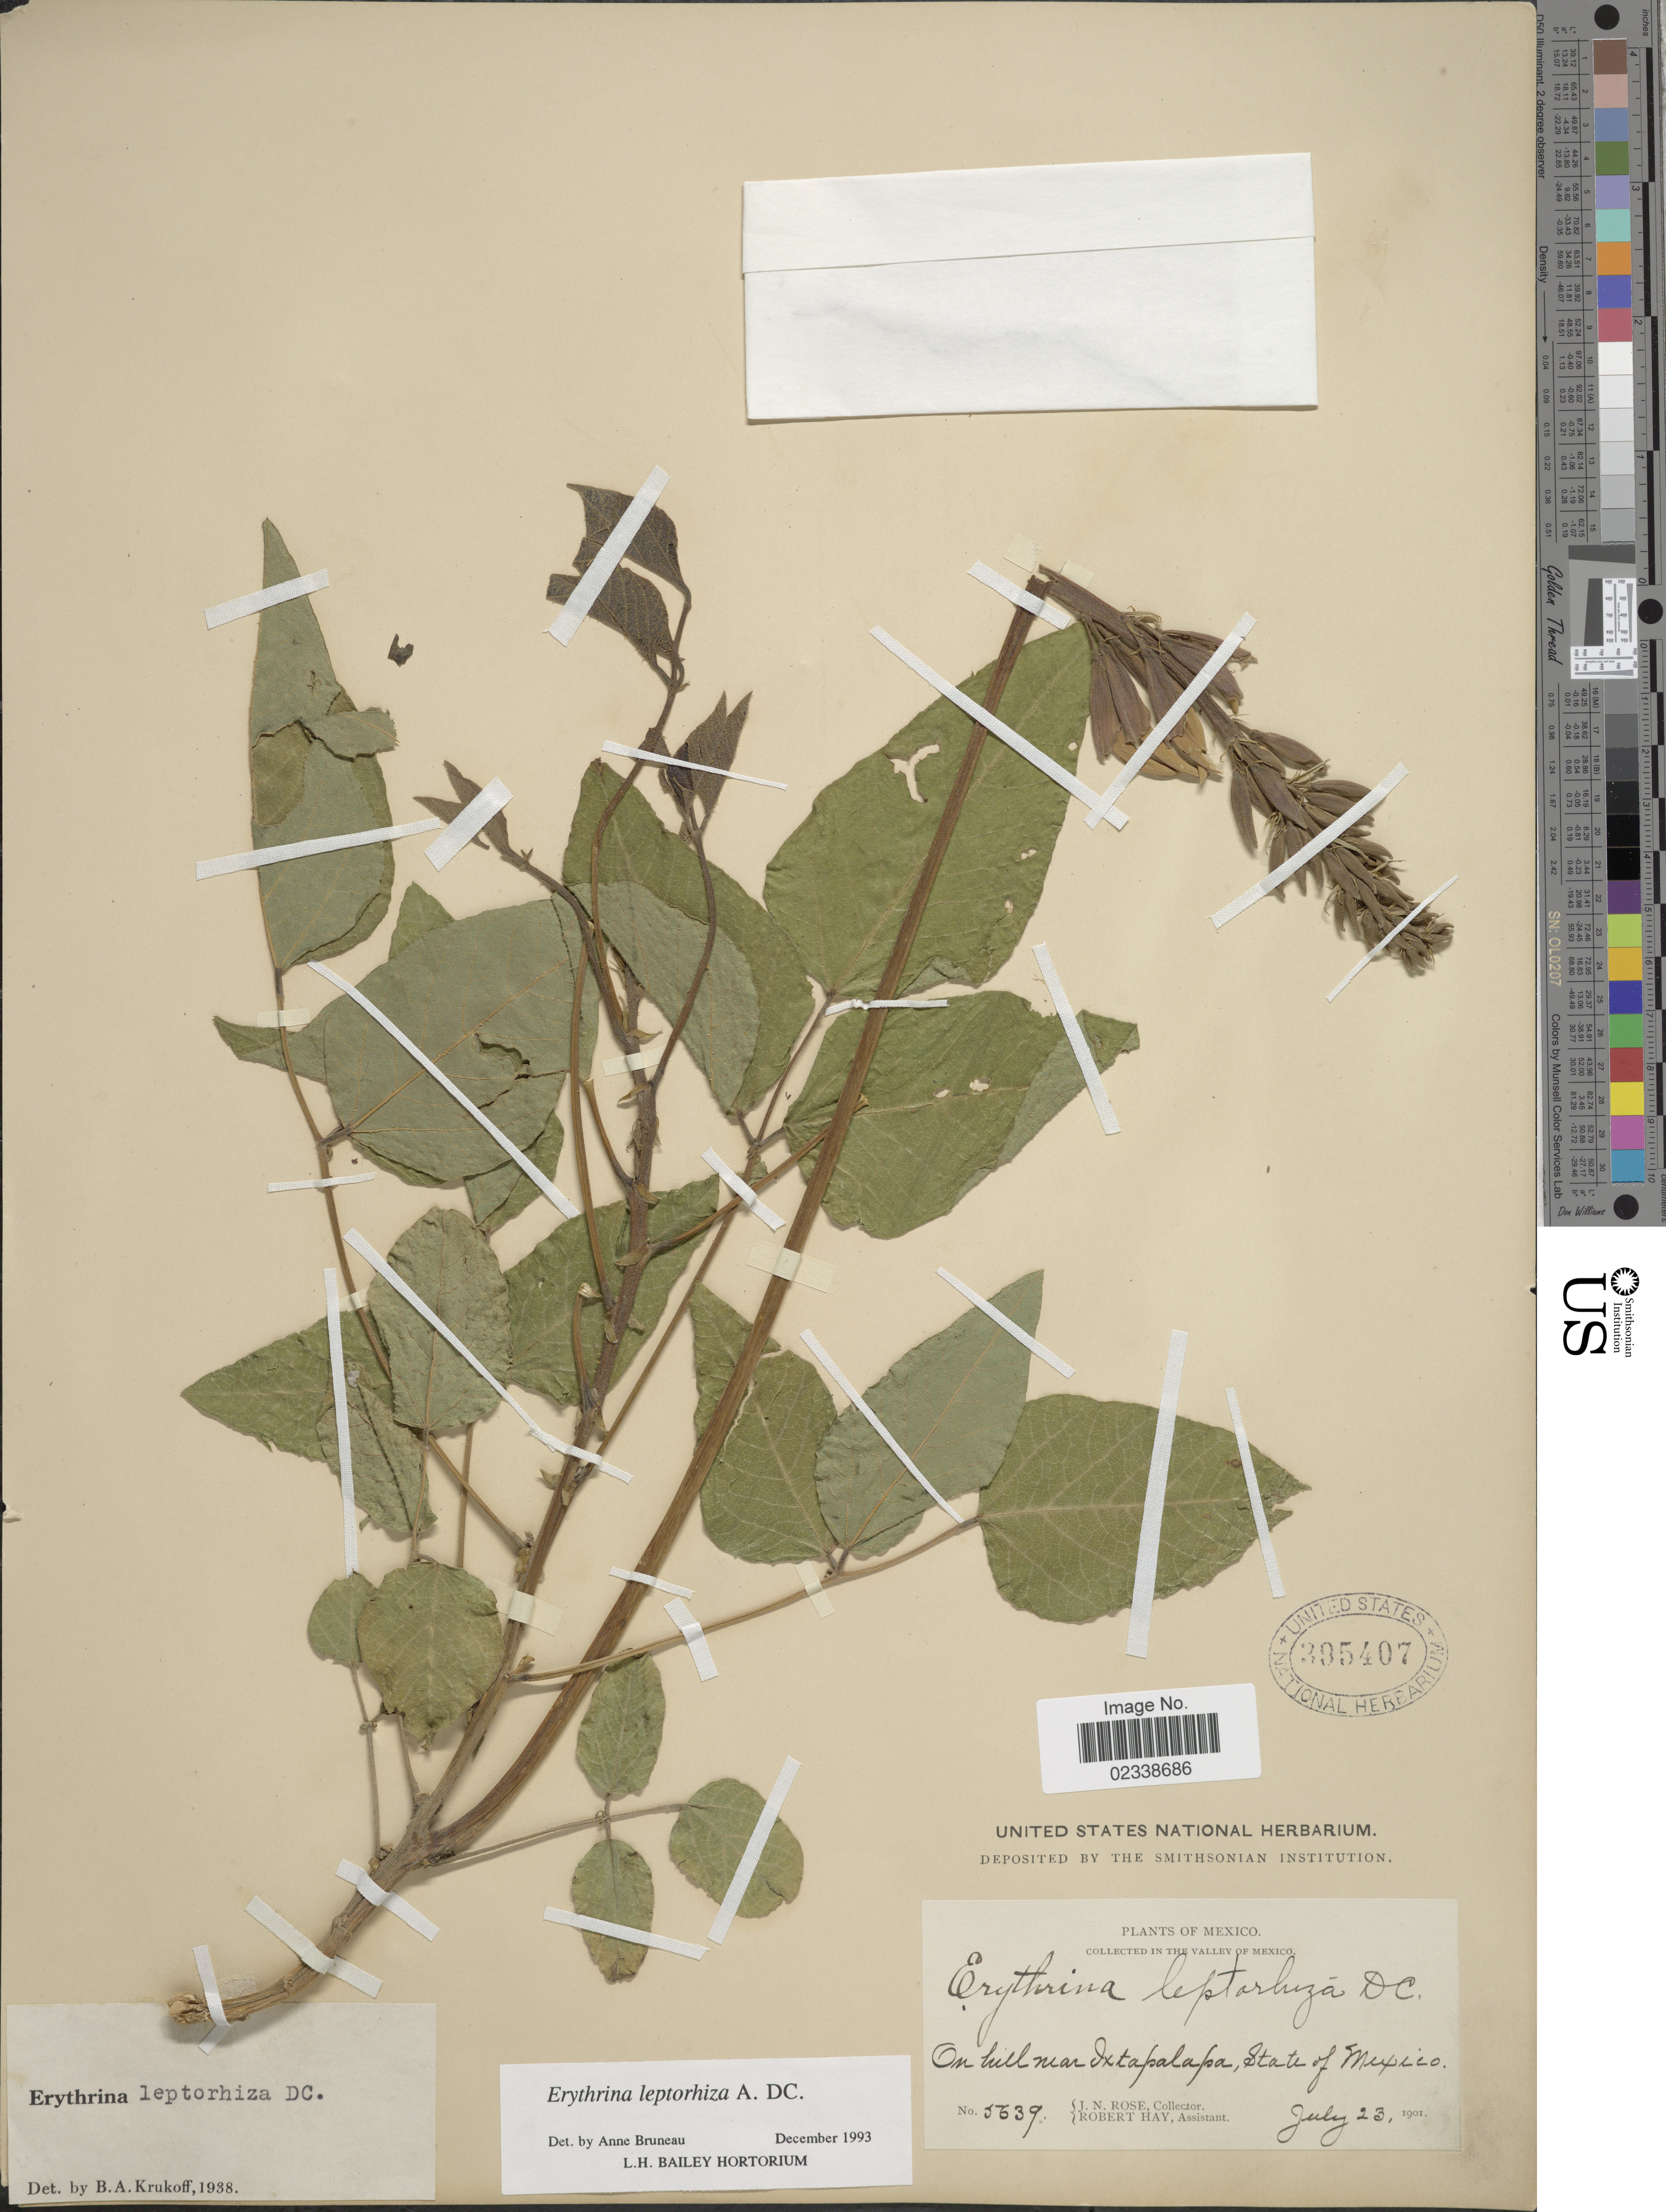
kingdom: Plantae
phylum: Tracheophyta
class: Magnoliopsida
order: Fabales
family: Fabaceae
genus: Erythrina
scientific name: Erythrina leptorhiza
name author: Moc. & Sessé ex DC.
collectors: J. N. Rose & R. Hay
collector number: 5639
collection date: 1901-07-23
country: Mexico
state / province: México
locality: Valley of Mexico, hill near Ixtapalapa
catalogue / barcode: US 395407